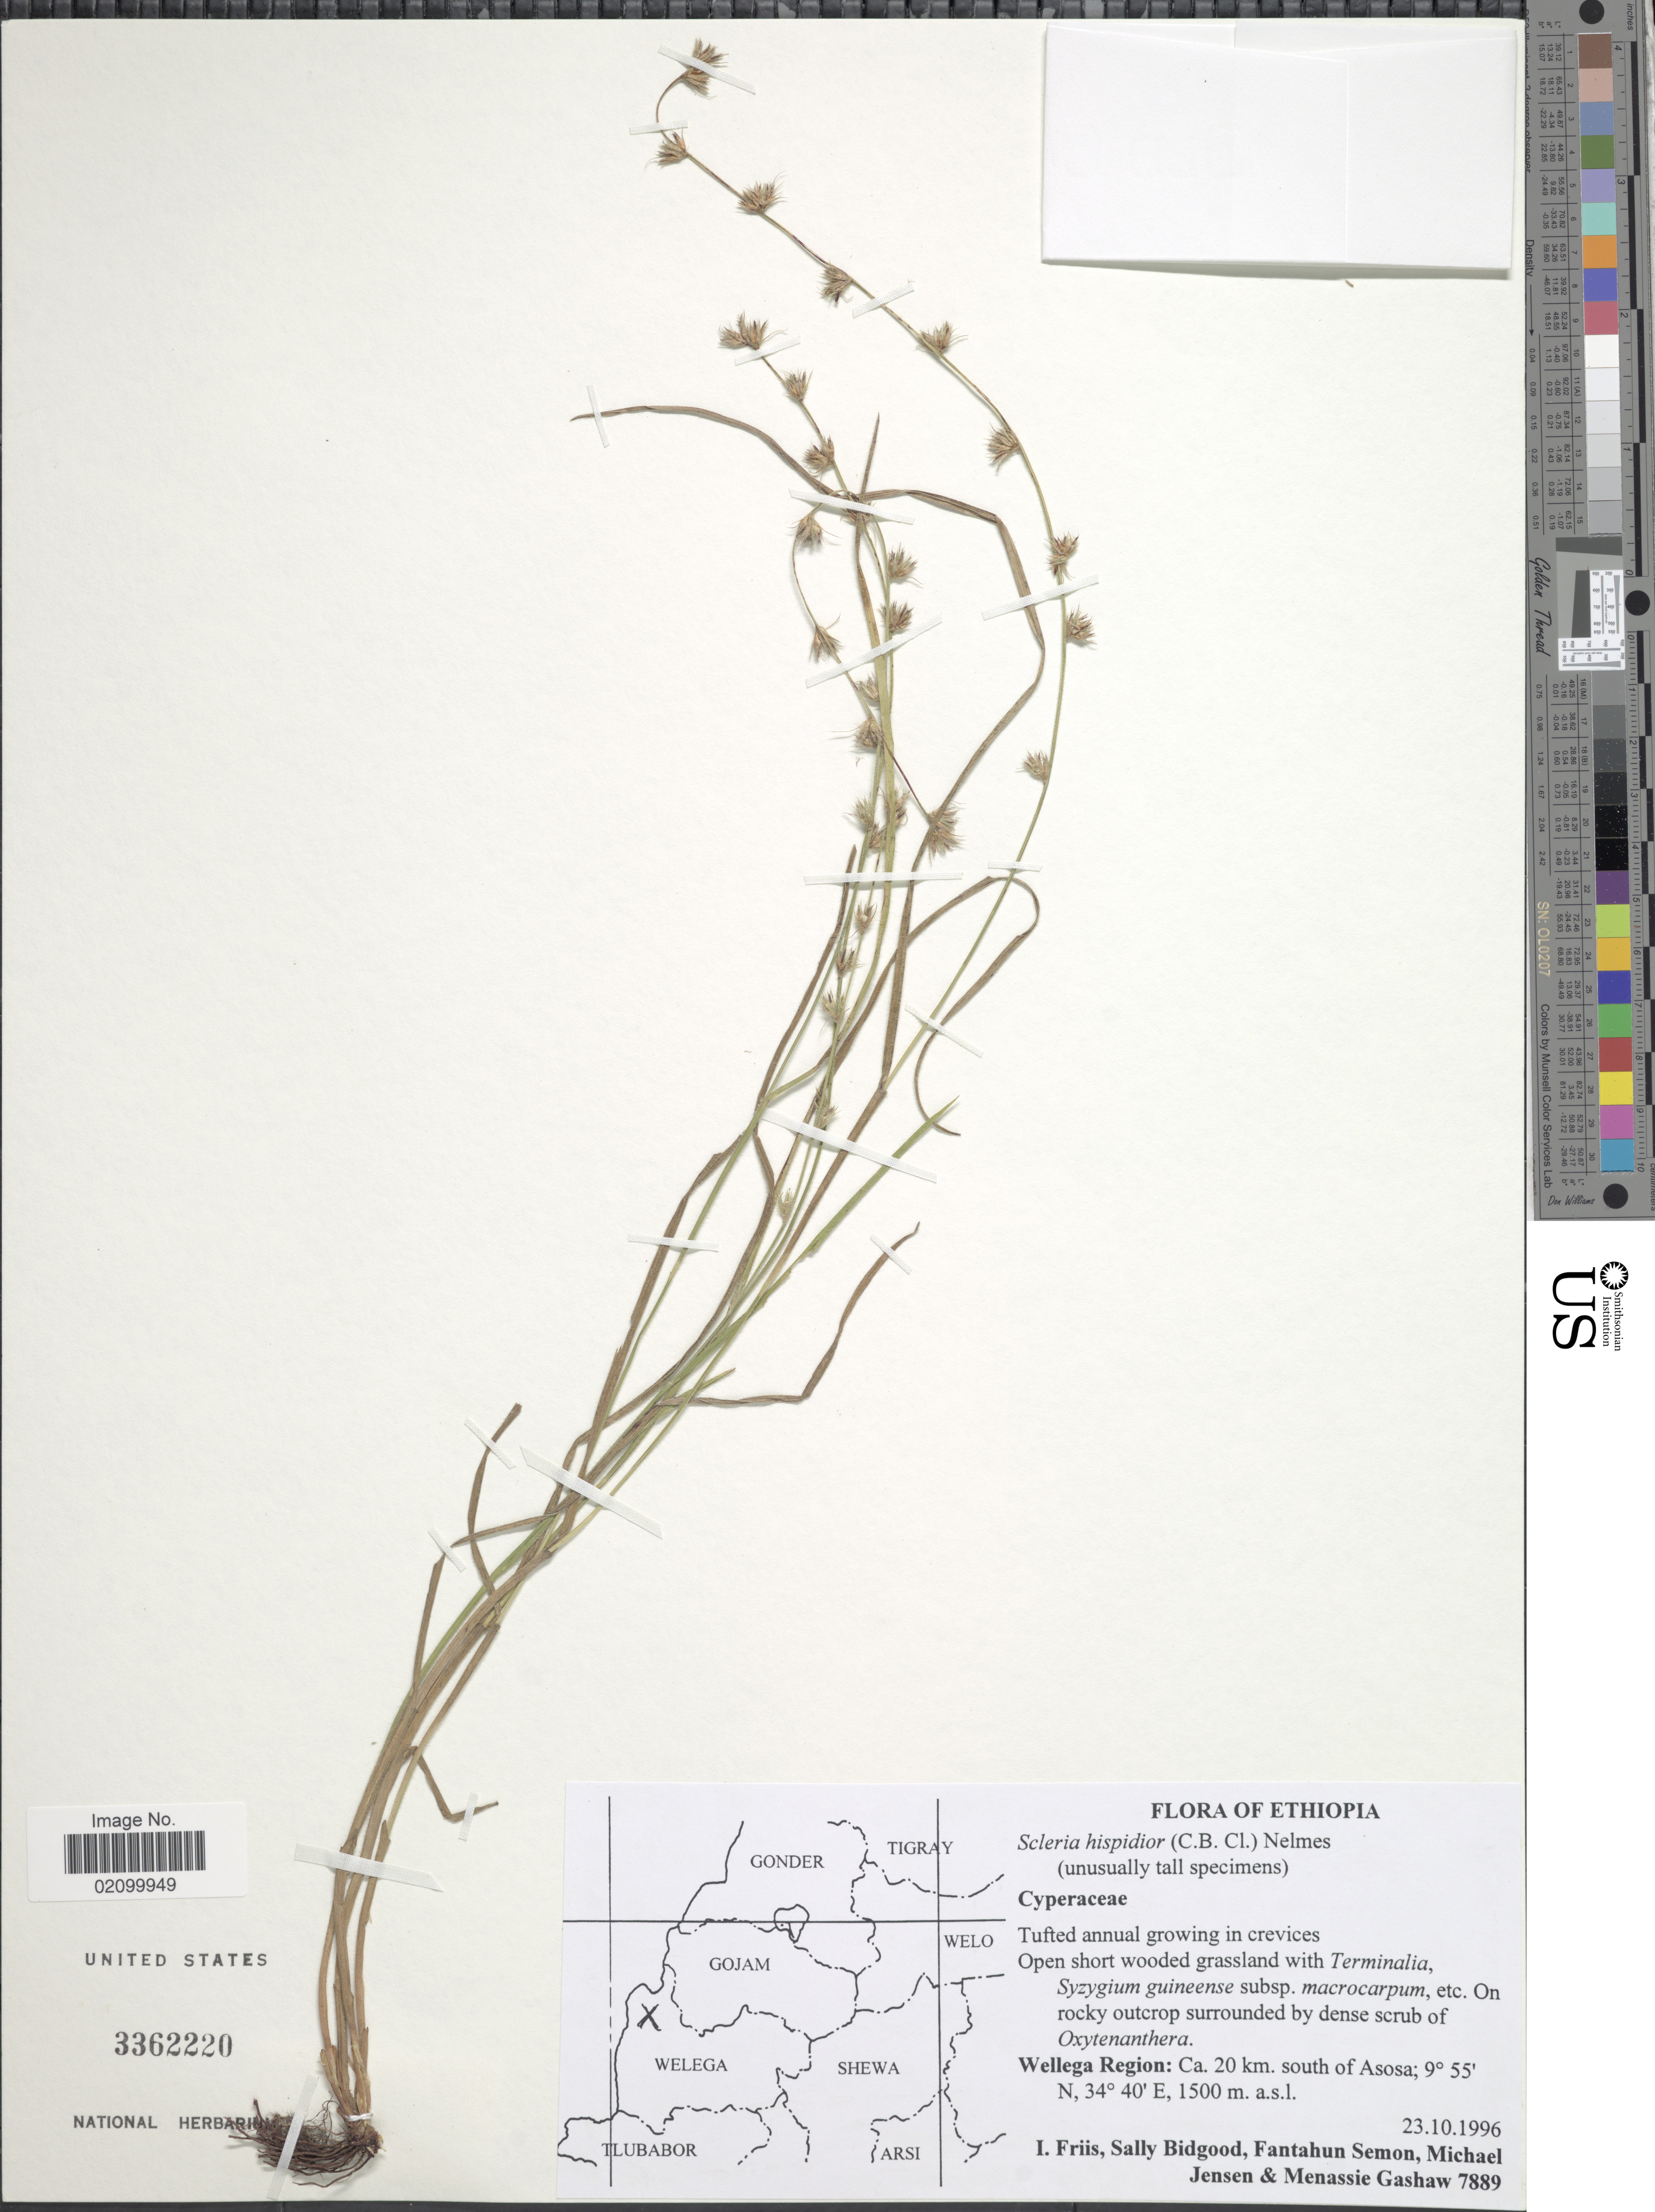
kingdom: Plantae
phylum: Tracheophyta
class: Liliopsida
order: Poales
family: Cyperaceae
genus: Scleria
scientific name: Scleria hispidior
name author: (C.B. Clarke) Nelmes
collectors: I. Friis, S. Bidgood, F. Semon, M. Jensen & M. Gashaw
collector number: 7889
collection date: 1996-10-23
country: Ethiopia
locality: Wellega Region: Ca. 20 km. south of Asosa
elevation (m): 1500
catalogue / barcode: US 3362220